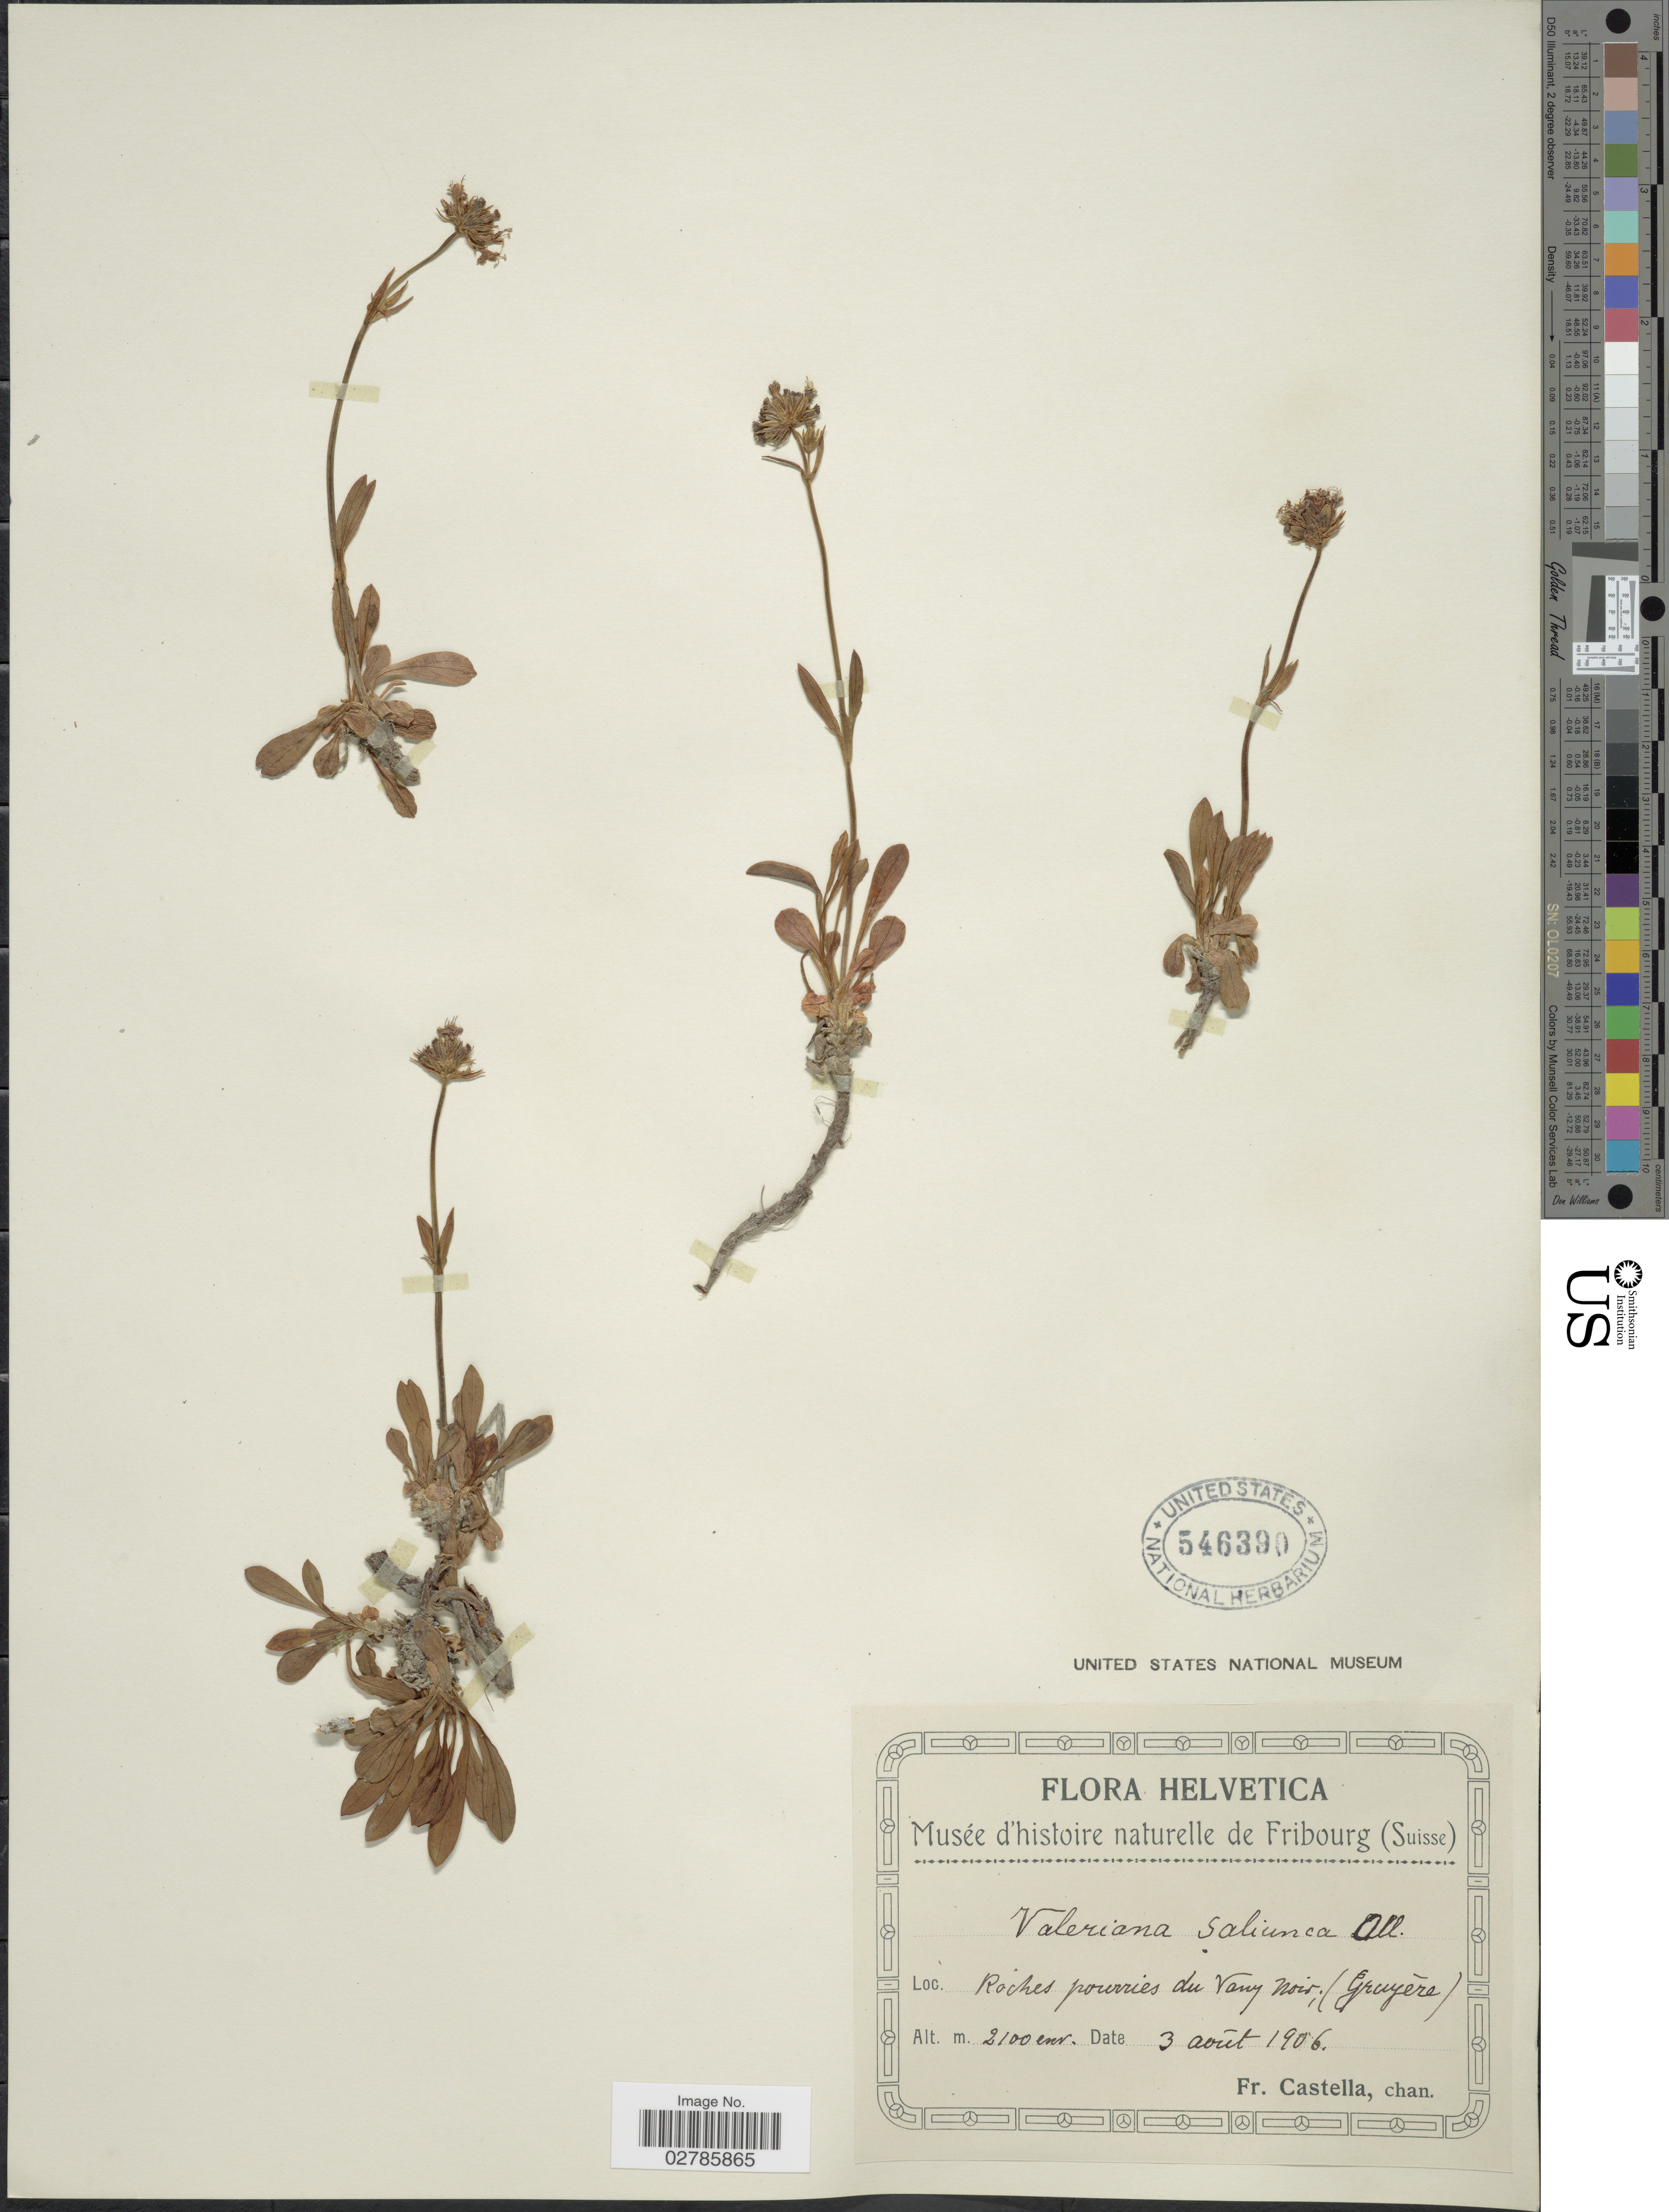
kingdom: Plantae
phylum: Tracheophyta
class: Magnoliopsida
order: Dipsacales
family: Caprifoliaceae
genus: Valeriana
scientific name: Valeriana saliunca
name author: All.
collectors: Fr. Castella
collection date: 1906-08-03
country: Switzerland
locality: Helvetica. Roches pourries du Vany Noir; (Gruyère).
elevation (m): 2100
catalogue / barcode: US 546390